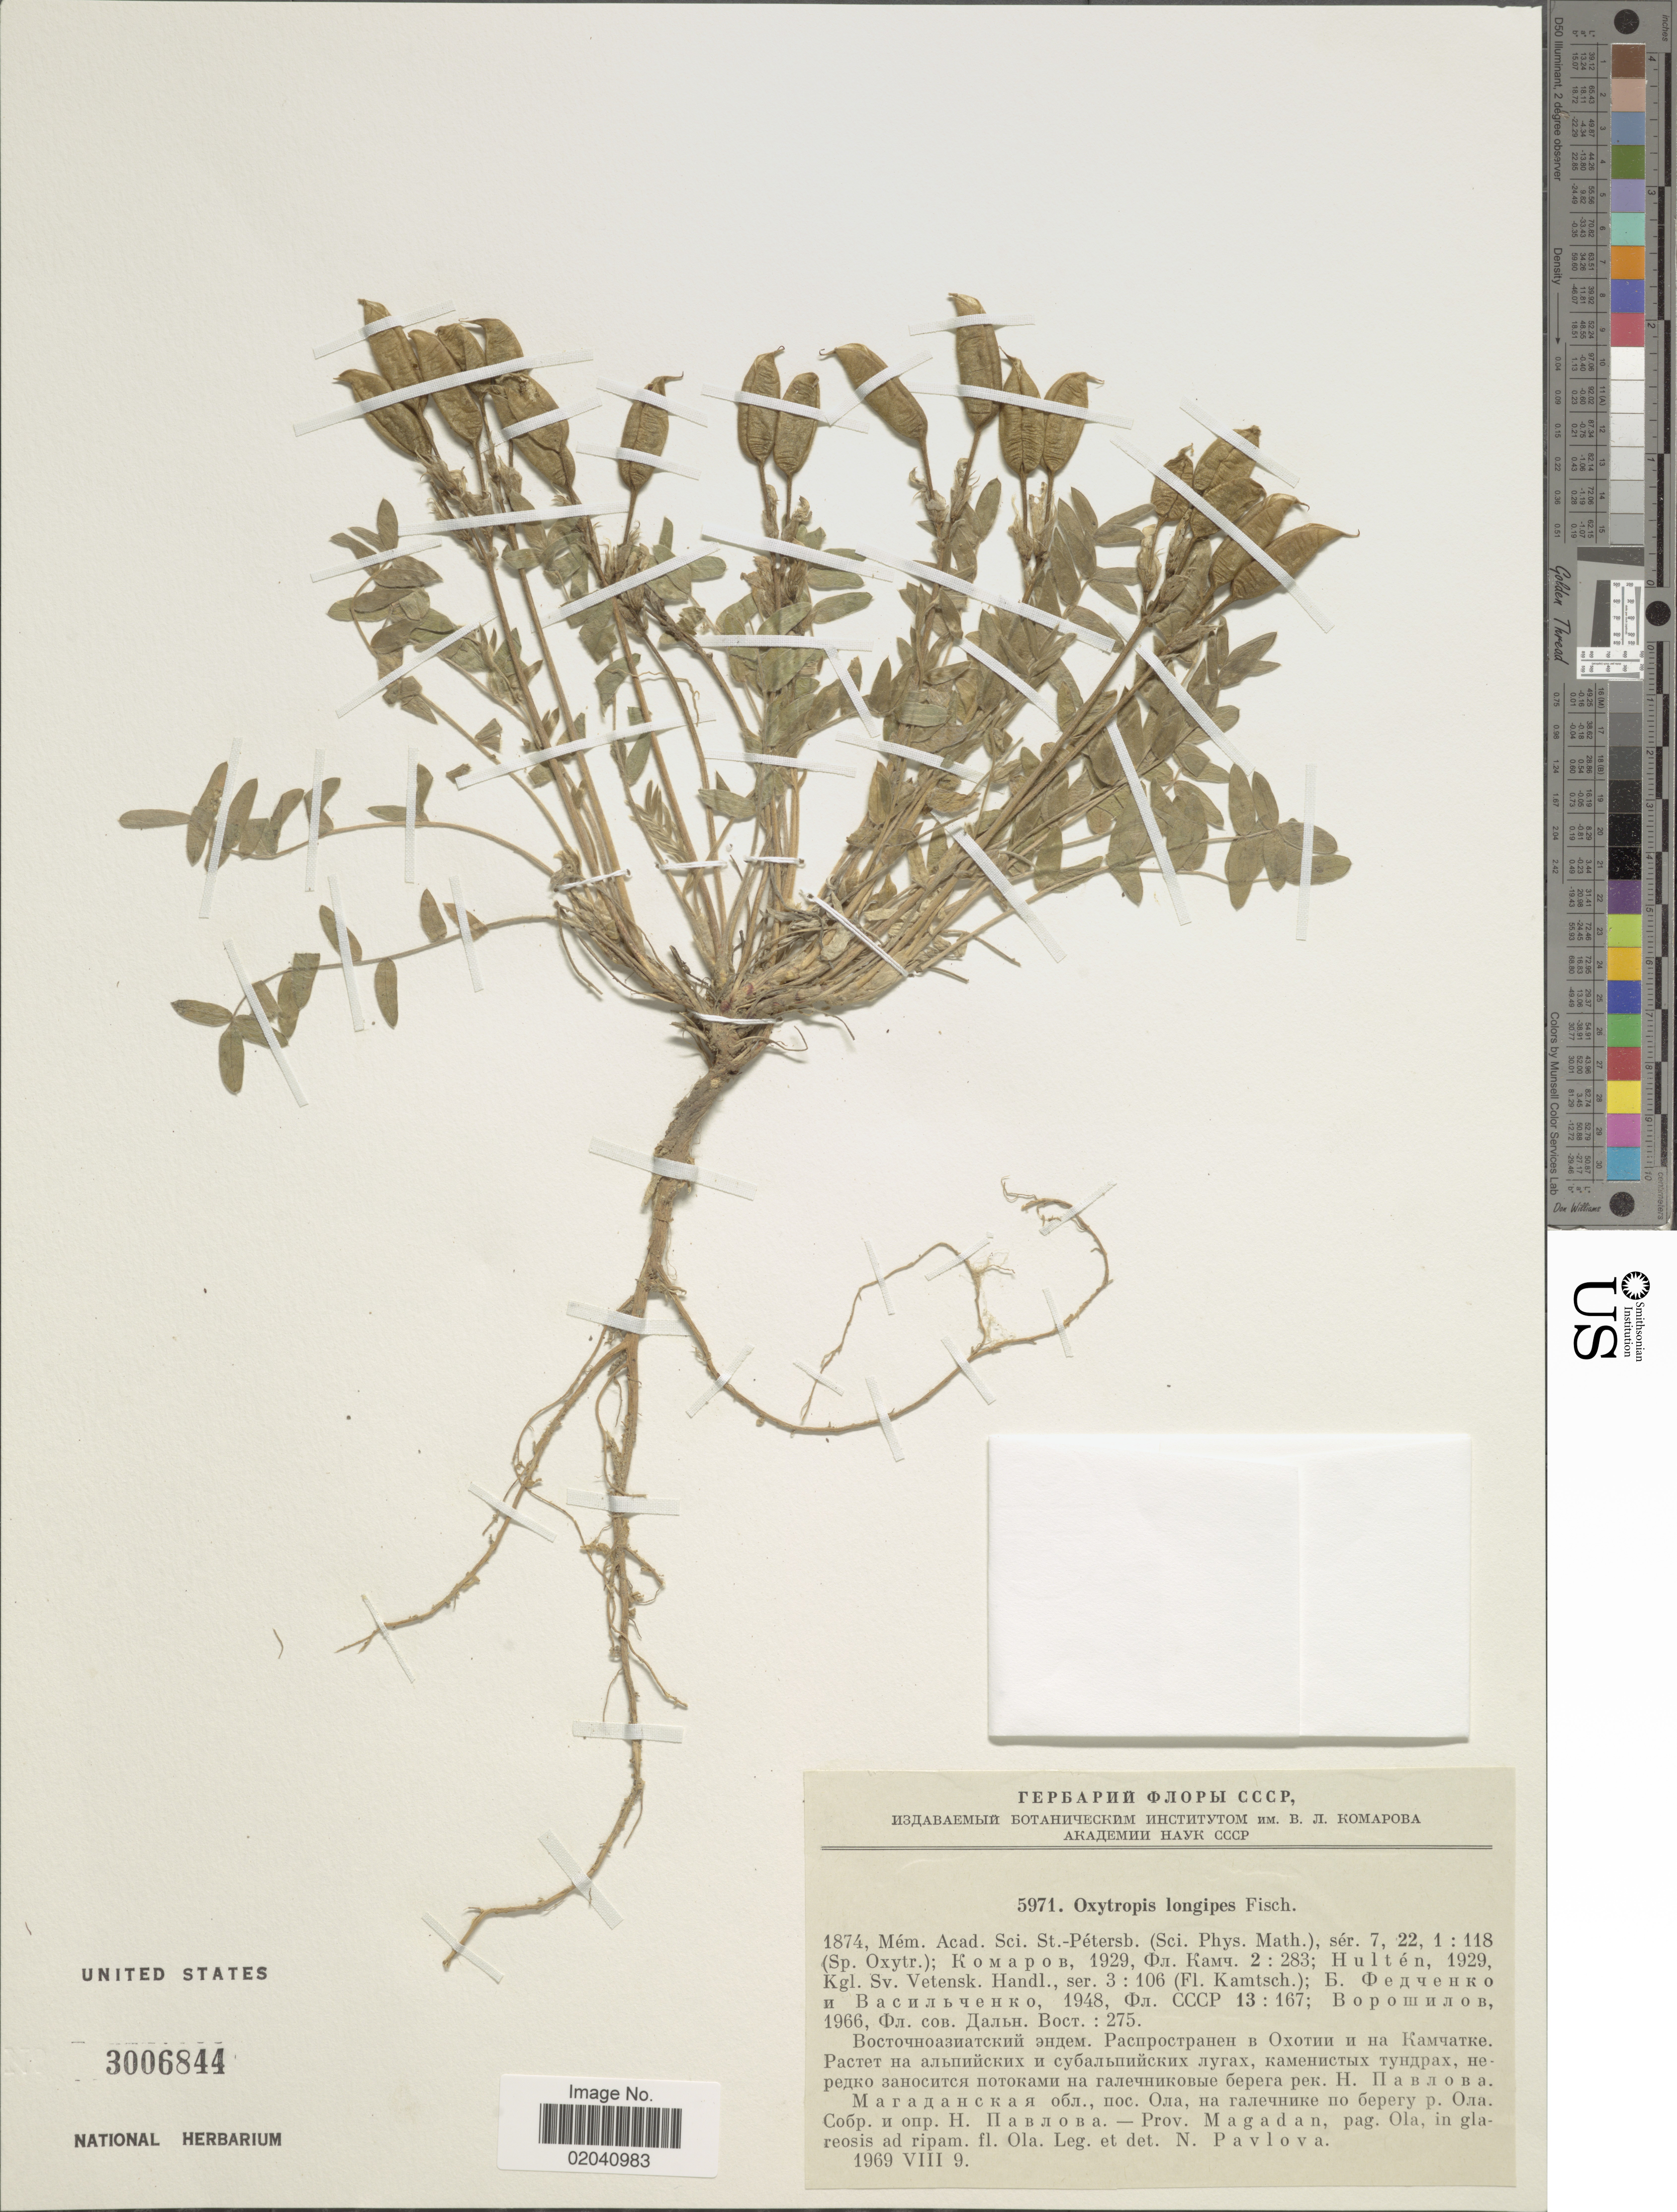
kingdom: Plantae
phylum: Tracheophyta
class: Magnoliopsida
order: Fabales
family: Fabaceae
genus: Oxytropis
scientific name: Oxytropis longipes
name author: Bunge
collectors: N. Pavlova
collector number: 5971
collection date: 1969-08-09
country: Russian Federation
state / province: Magadan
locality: Pag. Ola, in glareosis ad ripam, Ola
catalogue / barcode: US 3006844